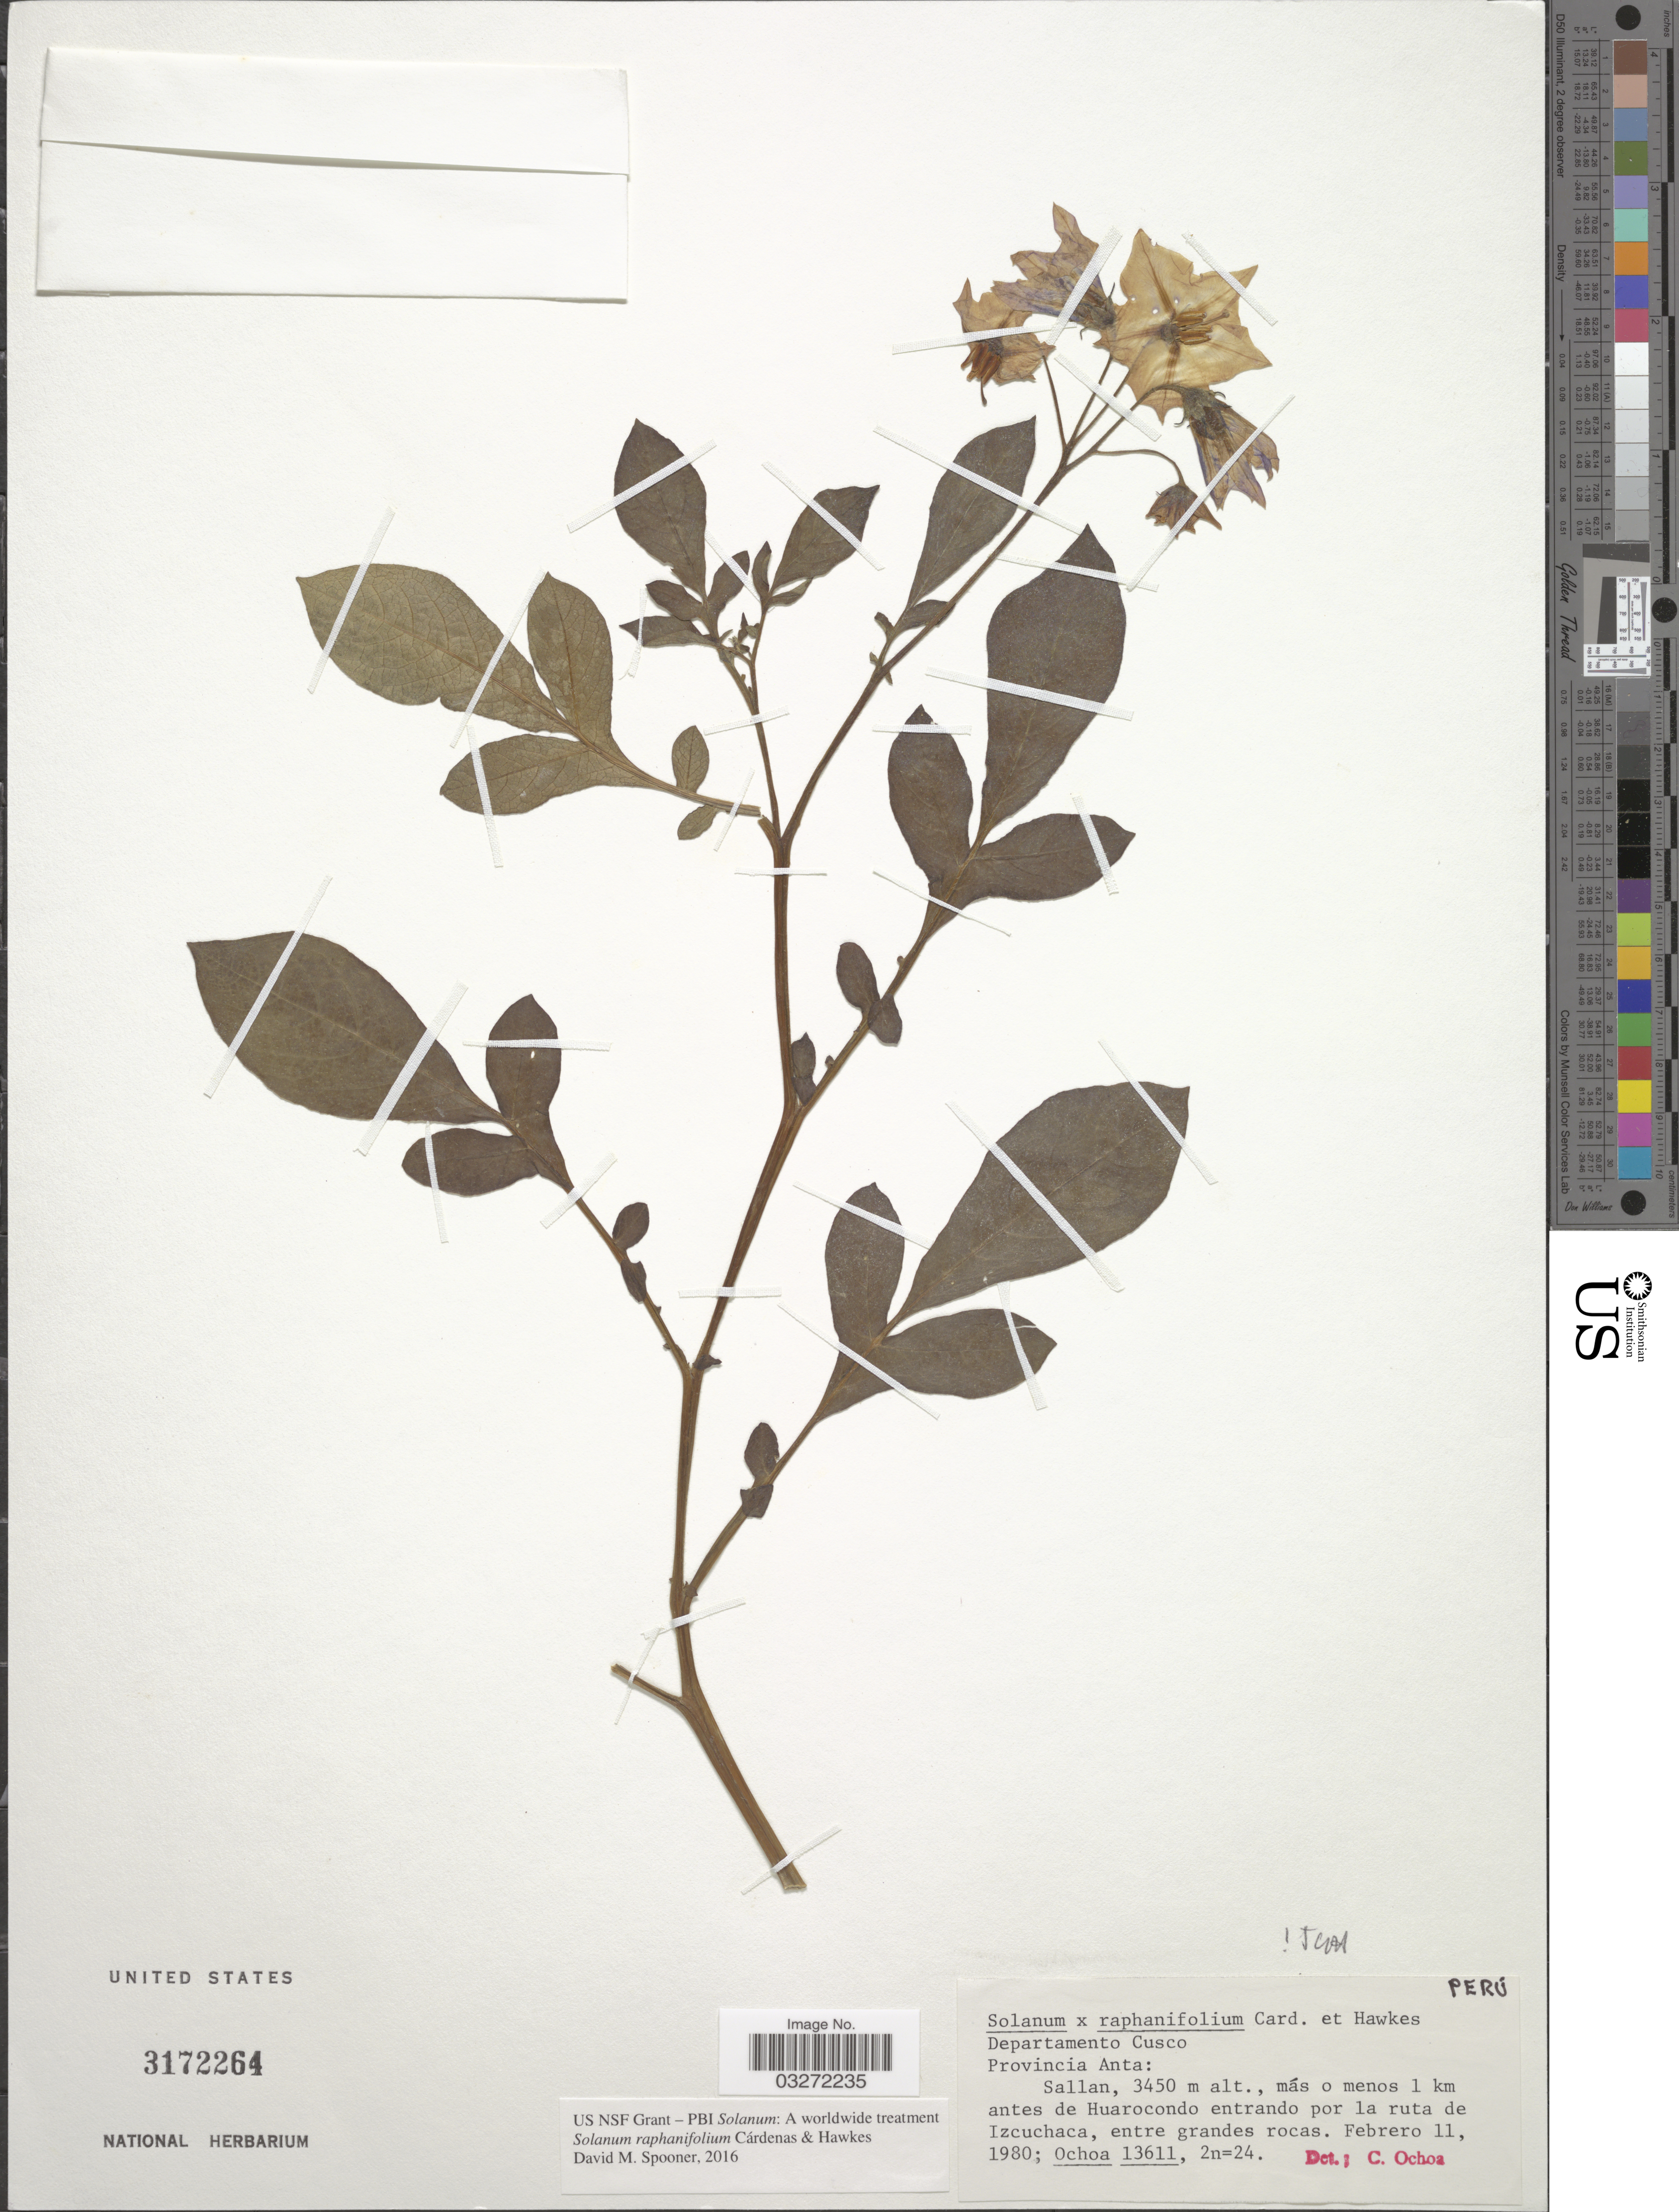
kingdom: Plantae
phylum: Tracheophyta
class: Magnoliopsida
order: Solanales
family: Solanaceae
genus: Solanum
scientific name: Solanum raphanifolium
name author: Cárdenas & Hawkes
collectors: -. Ochoa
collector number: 13611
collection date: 1980-02-11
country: Peru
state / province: Cusco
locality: Departamento Cusco. Provincia Anta: Sallan, más o menos 1 km antes de Huarocondo entrando por la ruta de Izcuchaca.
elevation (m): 3450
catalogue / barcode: US 3172264